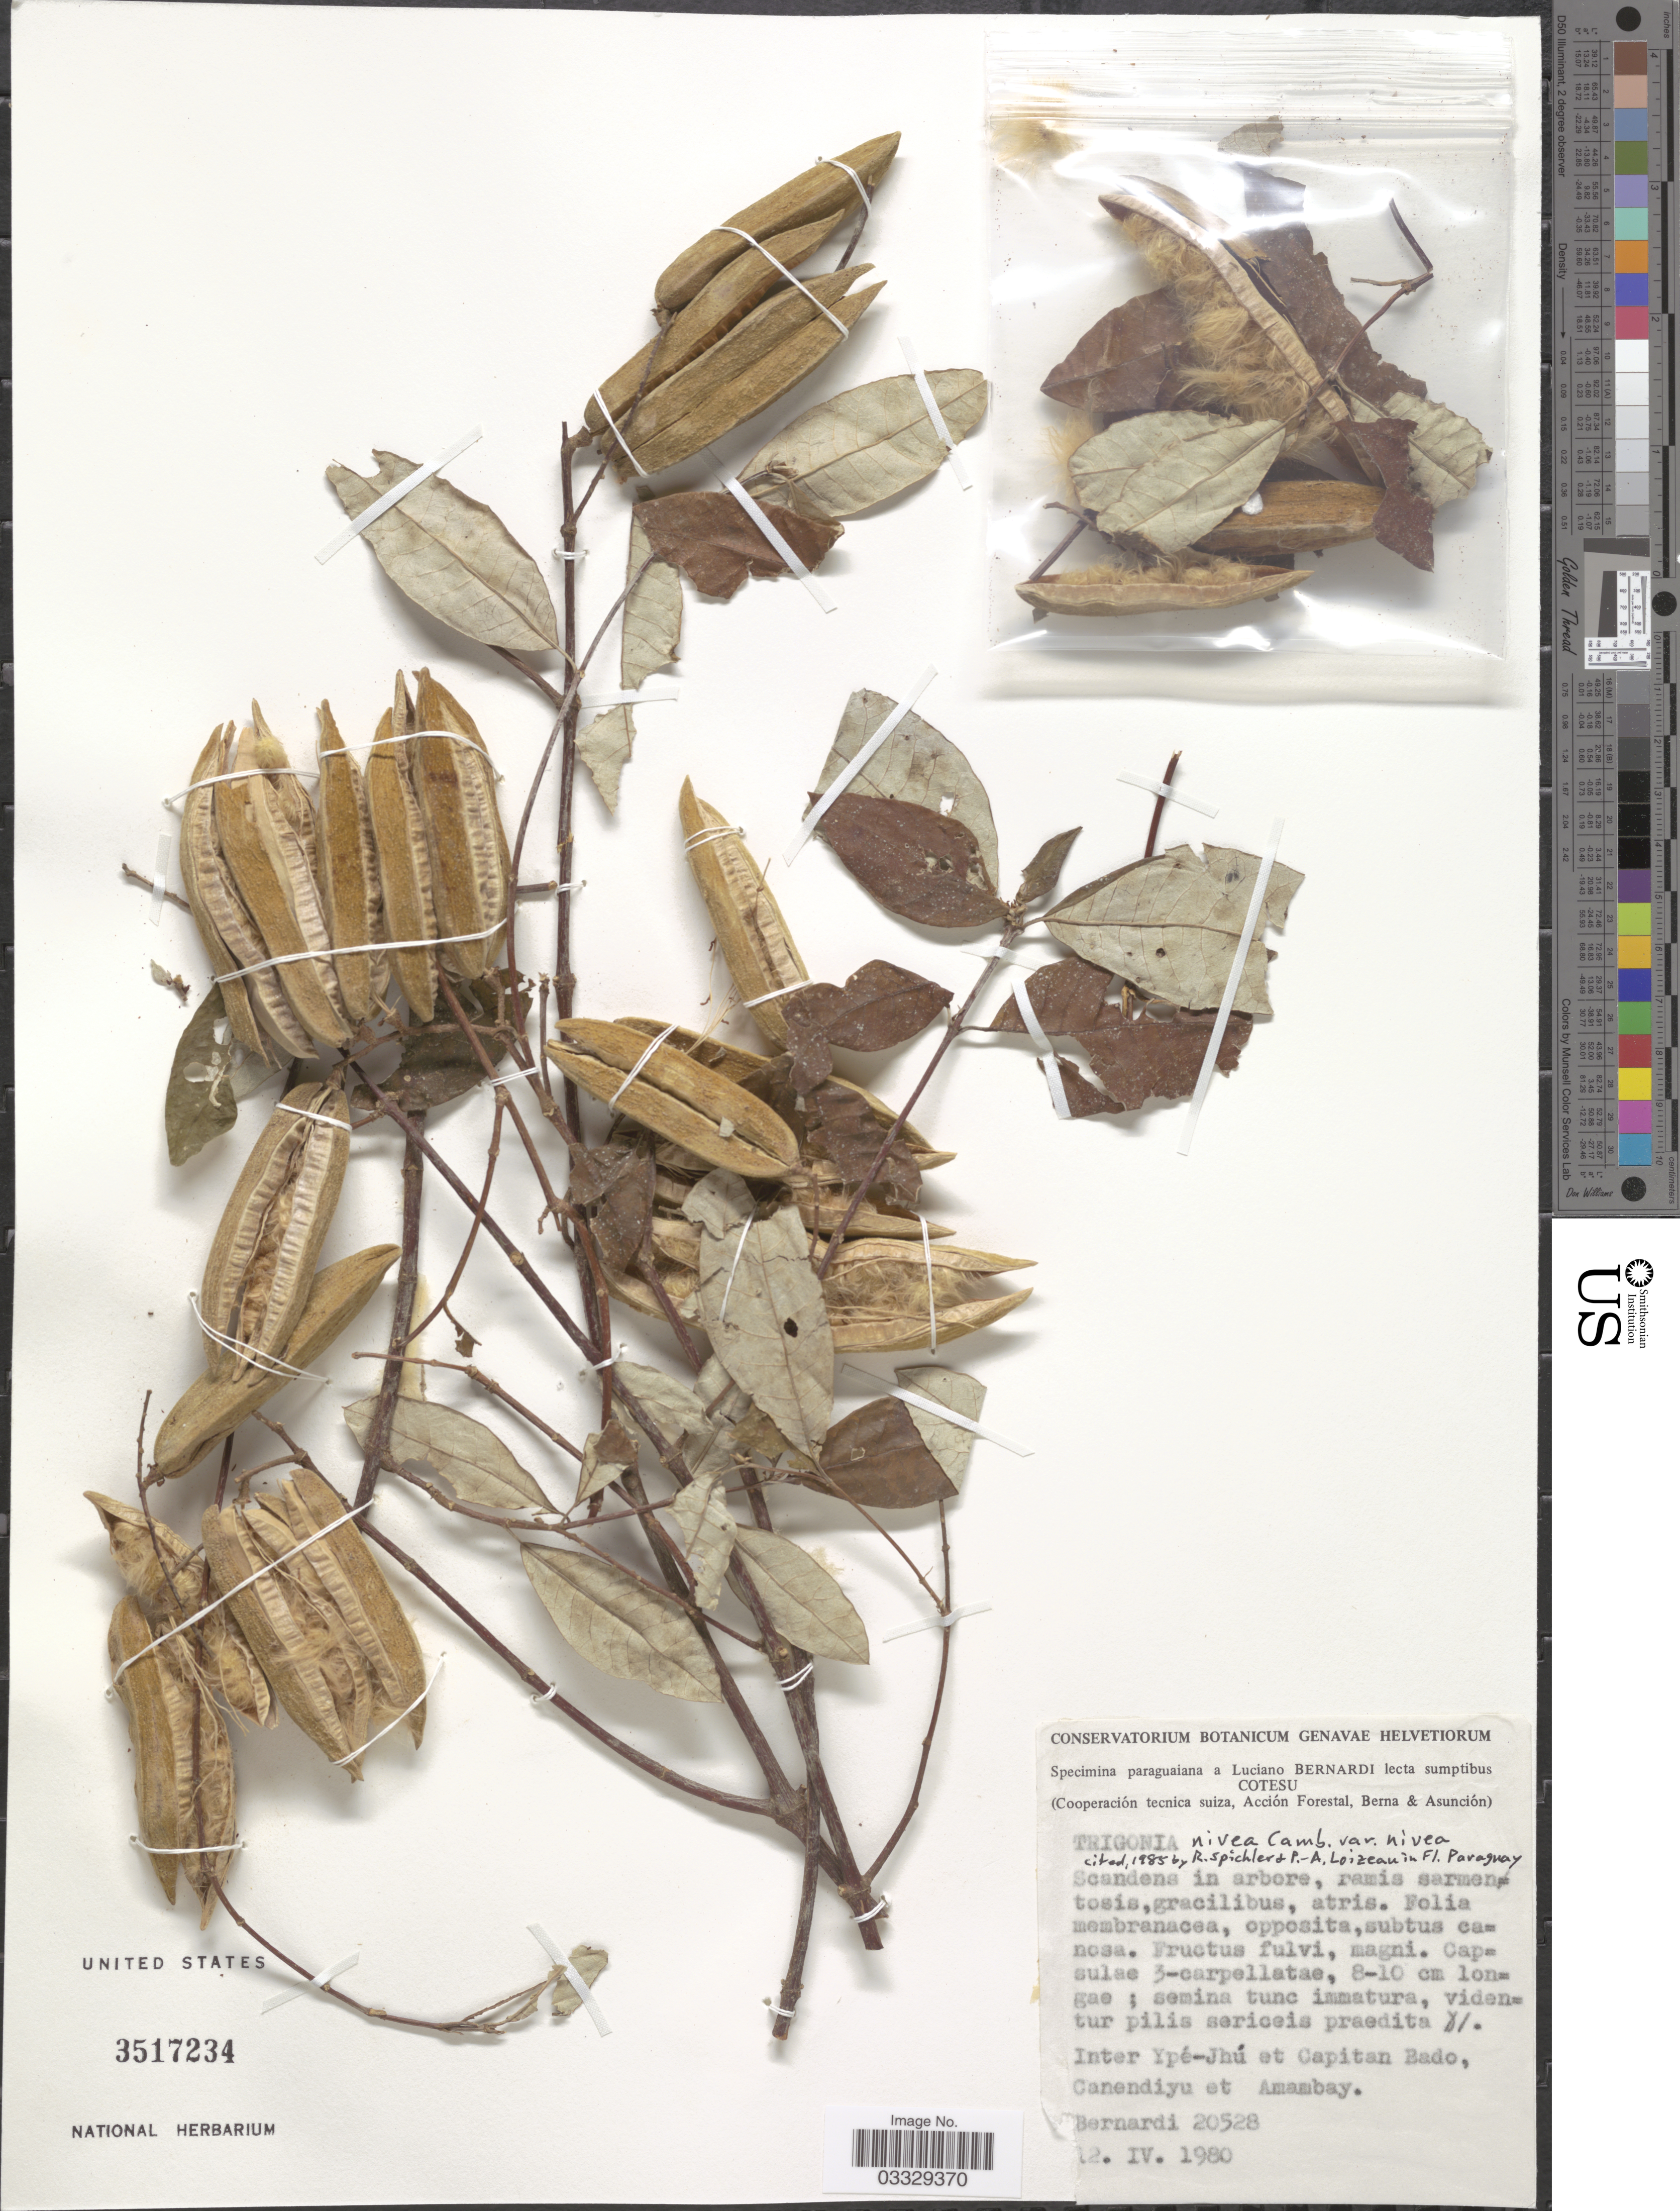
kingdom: Plantae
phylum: Tracheophyta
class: Magnoliopsida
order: Malpighiales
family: Trigoniaceae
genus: Trigonia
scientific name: Trigonia nivea var. nivea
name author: Cambess.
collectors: L. Bernardi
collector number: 20528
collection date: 1980-04-12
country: Paraguay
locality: Inter Ypé-Jhú et Capitan Bado, Canendiyu et Amambay.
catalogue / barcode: US 3517234